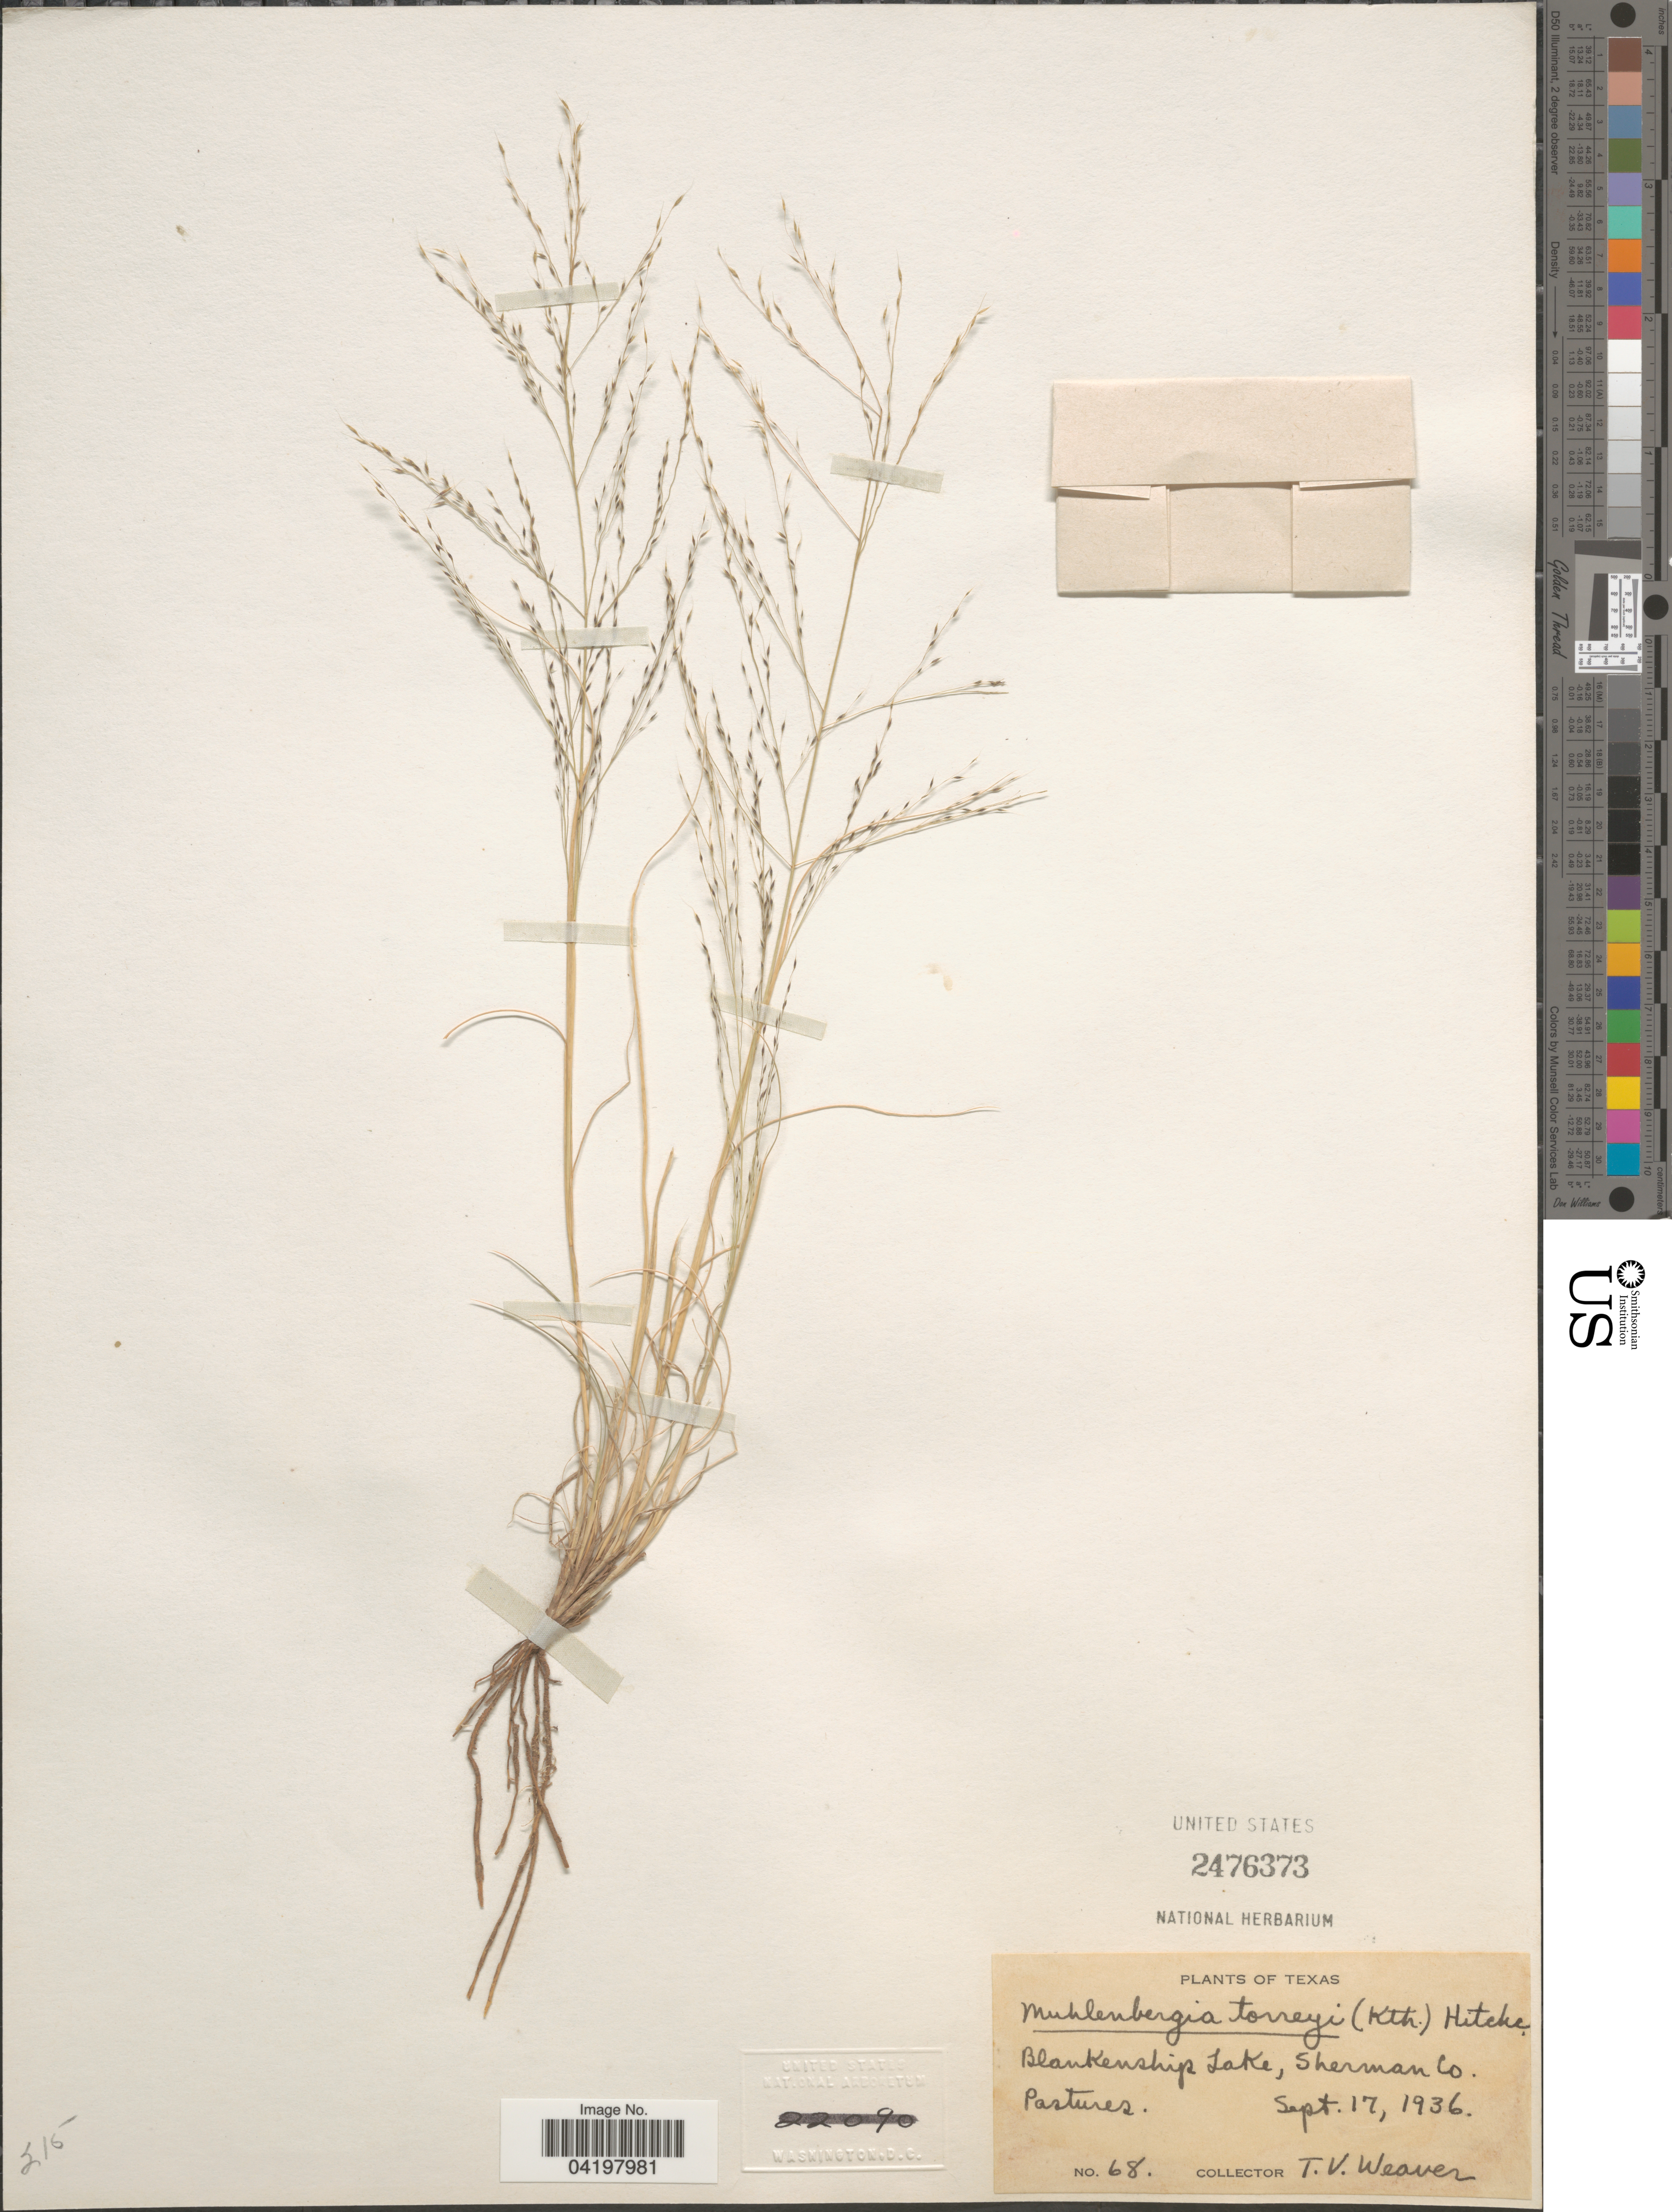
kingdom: Plantae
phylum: Tracheophyta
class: Liliopsida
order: Poales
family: Poaceae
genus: Muhlenbergia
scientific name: Muhlenbergia torreyi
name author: (Kunth) Hitchc. ex Bush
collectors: T. Weaver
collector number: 68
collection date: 1936-09-17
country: United States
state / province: Texas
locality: Blankenship Lake, Sherman Co.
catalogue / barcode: US 2476373